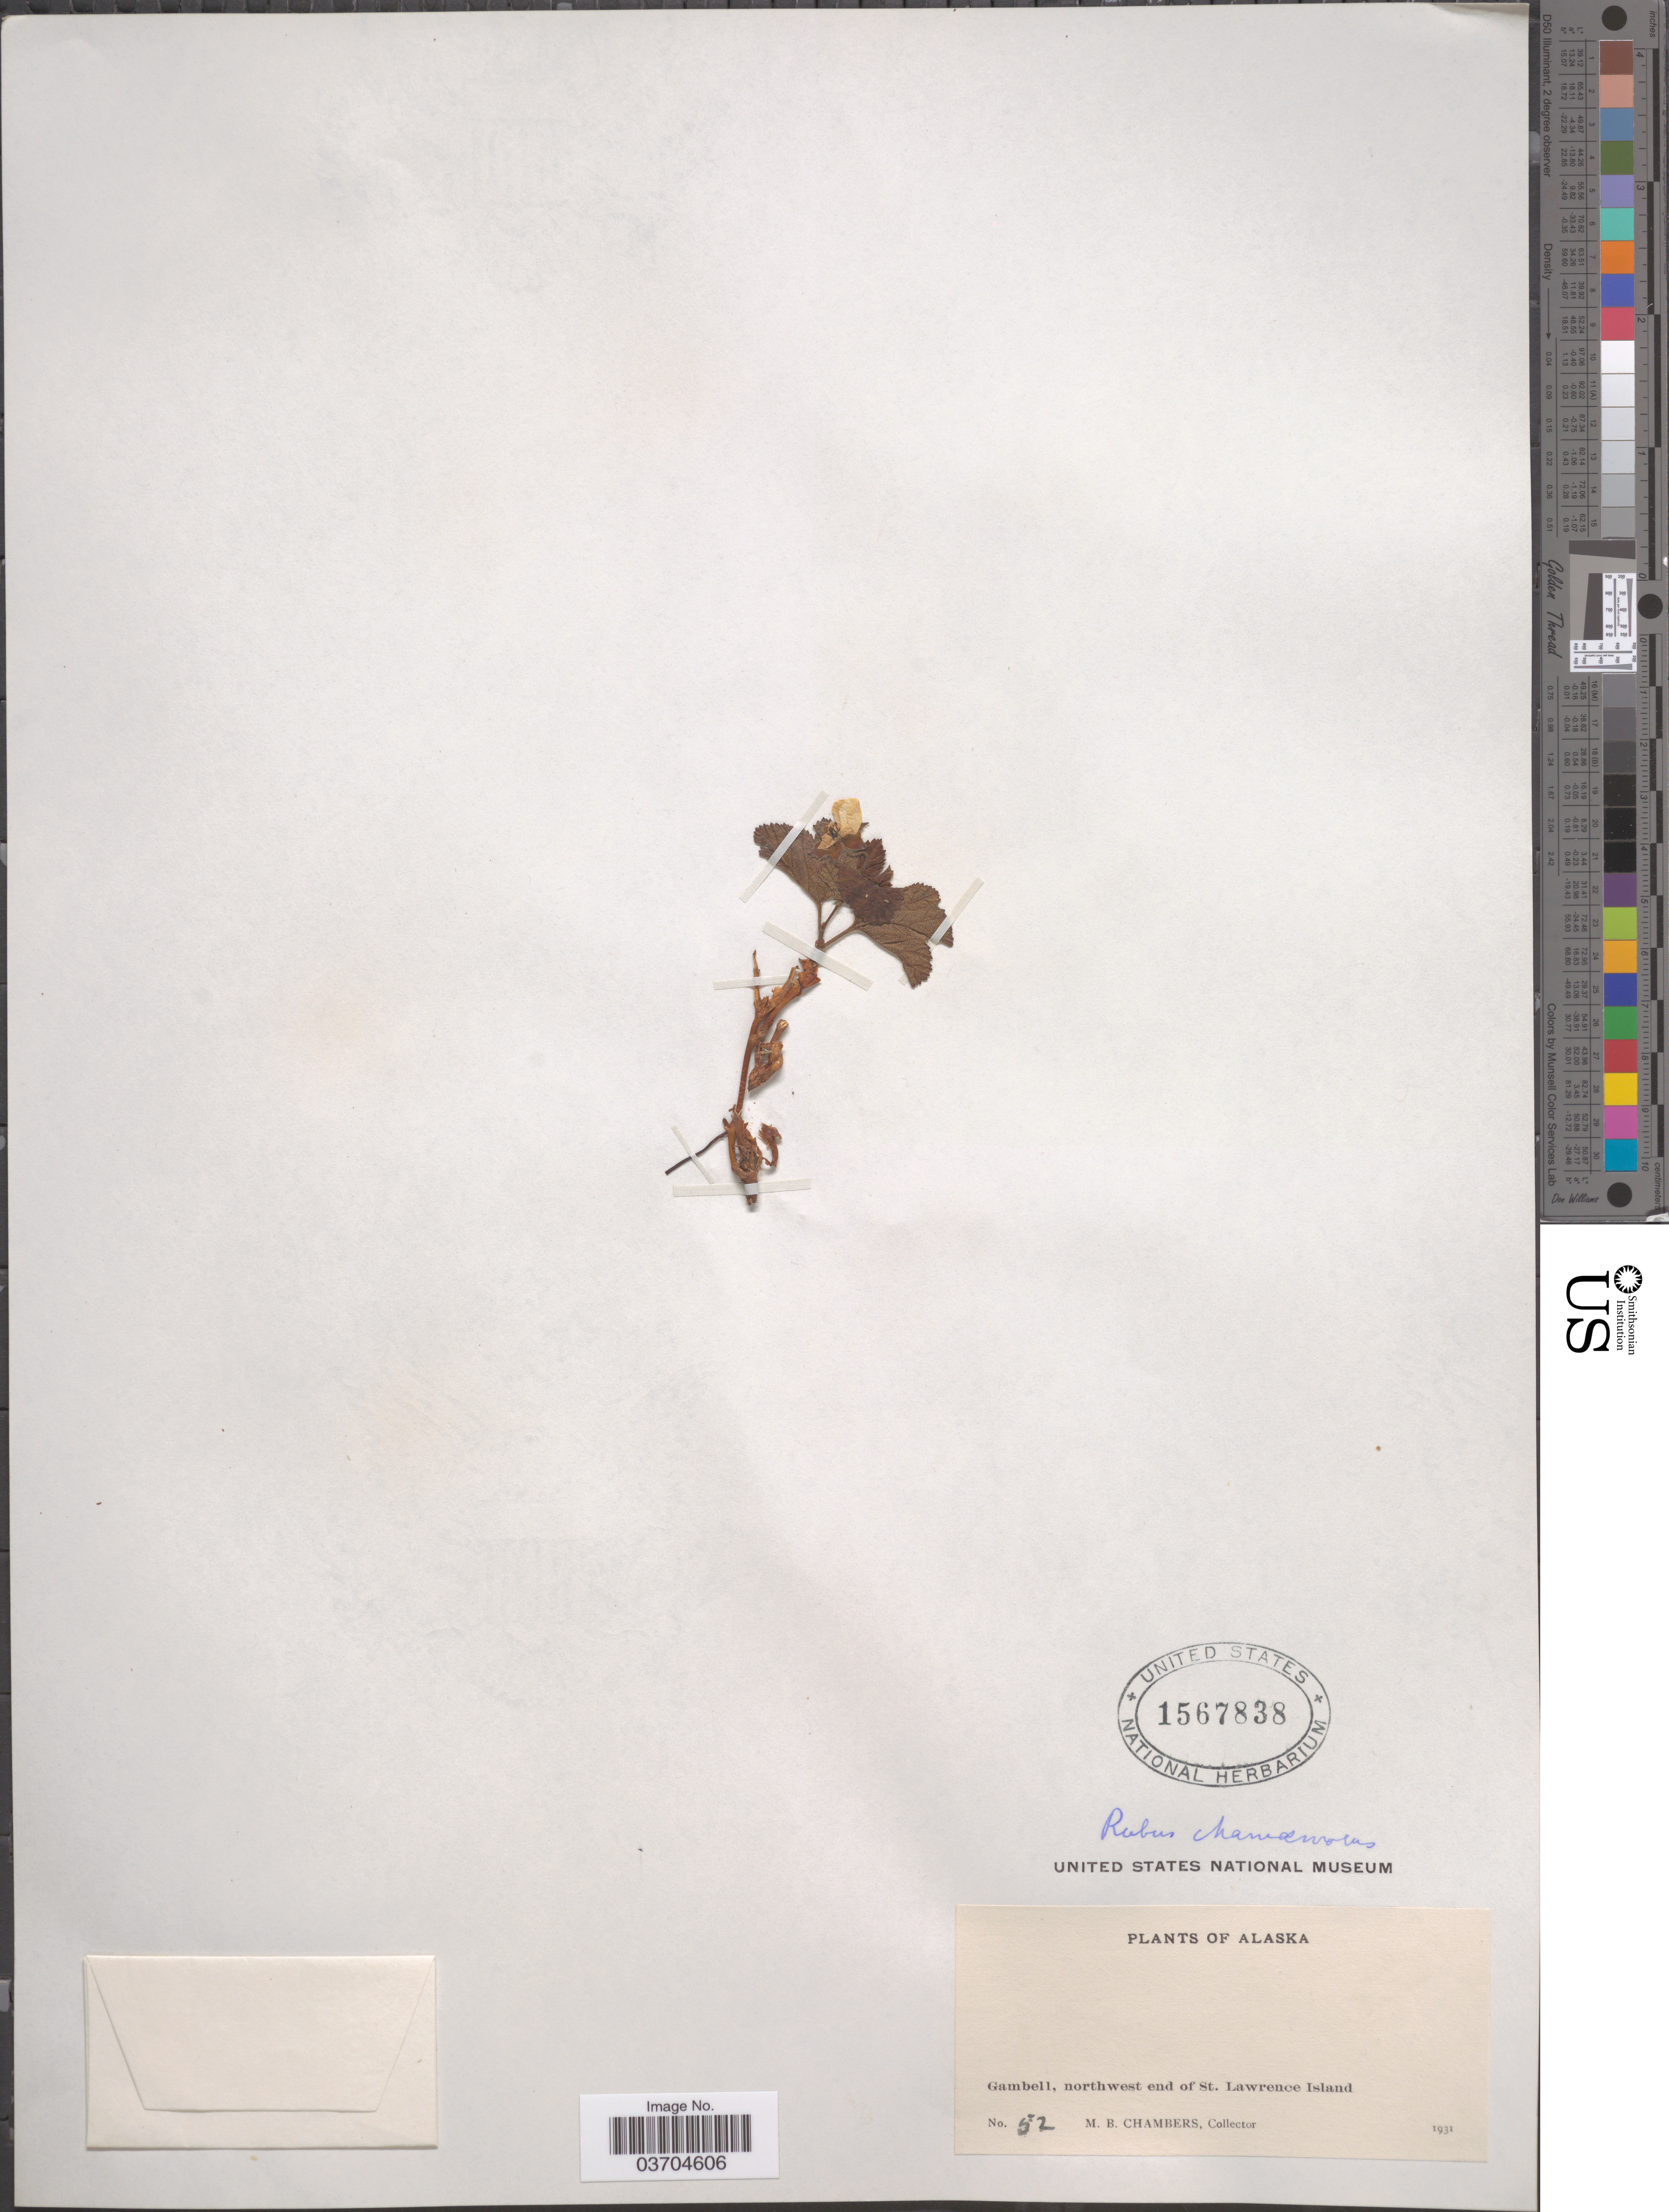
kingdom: Plantae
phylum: Tracheophyta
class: Magnoliopsida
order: Rosales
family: Rosaceae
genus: Rubus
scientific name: Rubus chamaemorus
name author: L.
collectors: M. Chambers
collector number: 52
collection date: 1931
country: United States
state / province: Alaska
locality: Gambell, northwest end of St. Lawrence Island.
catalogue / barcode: US 1567838